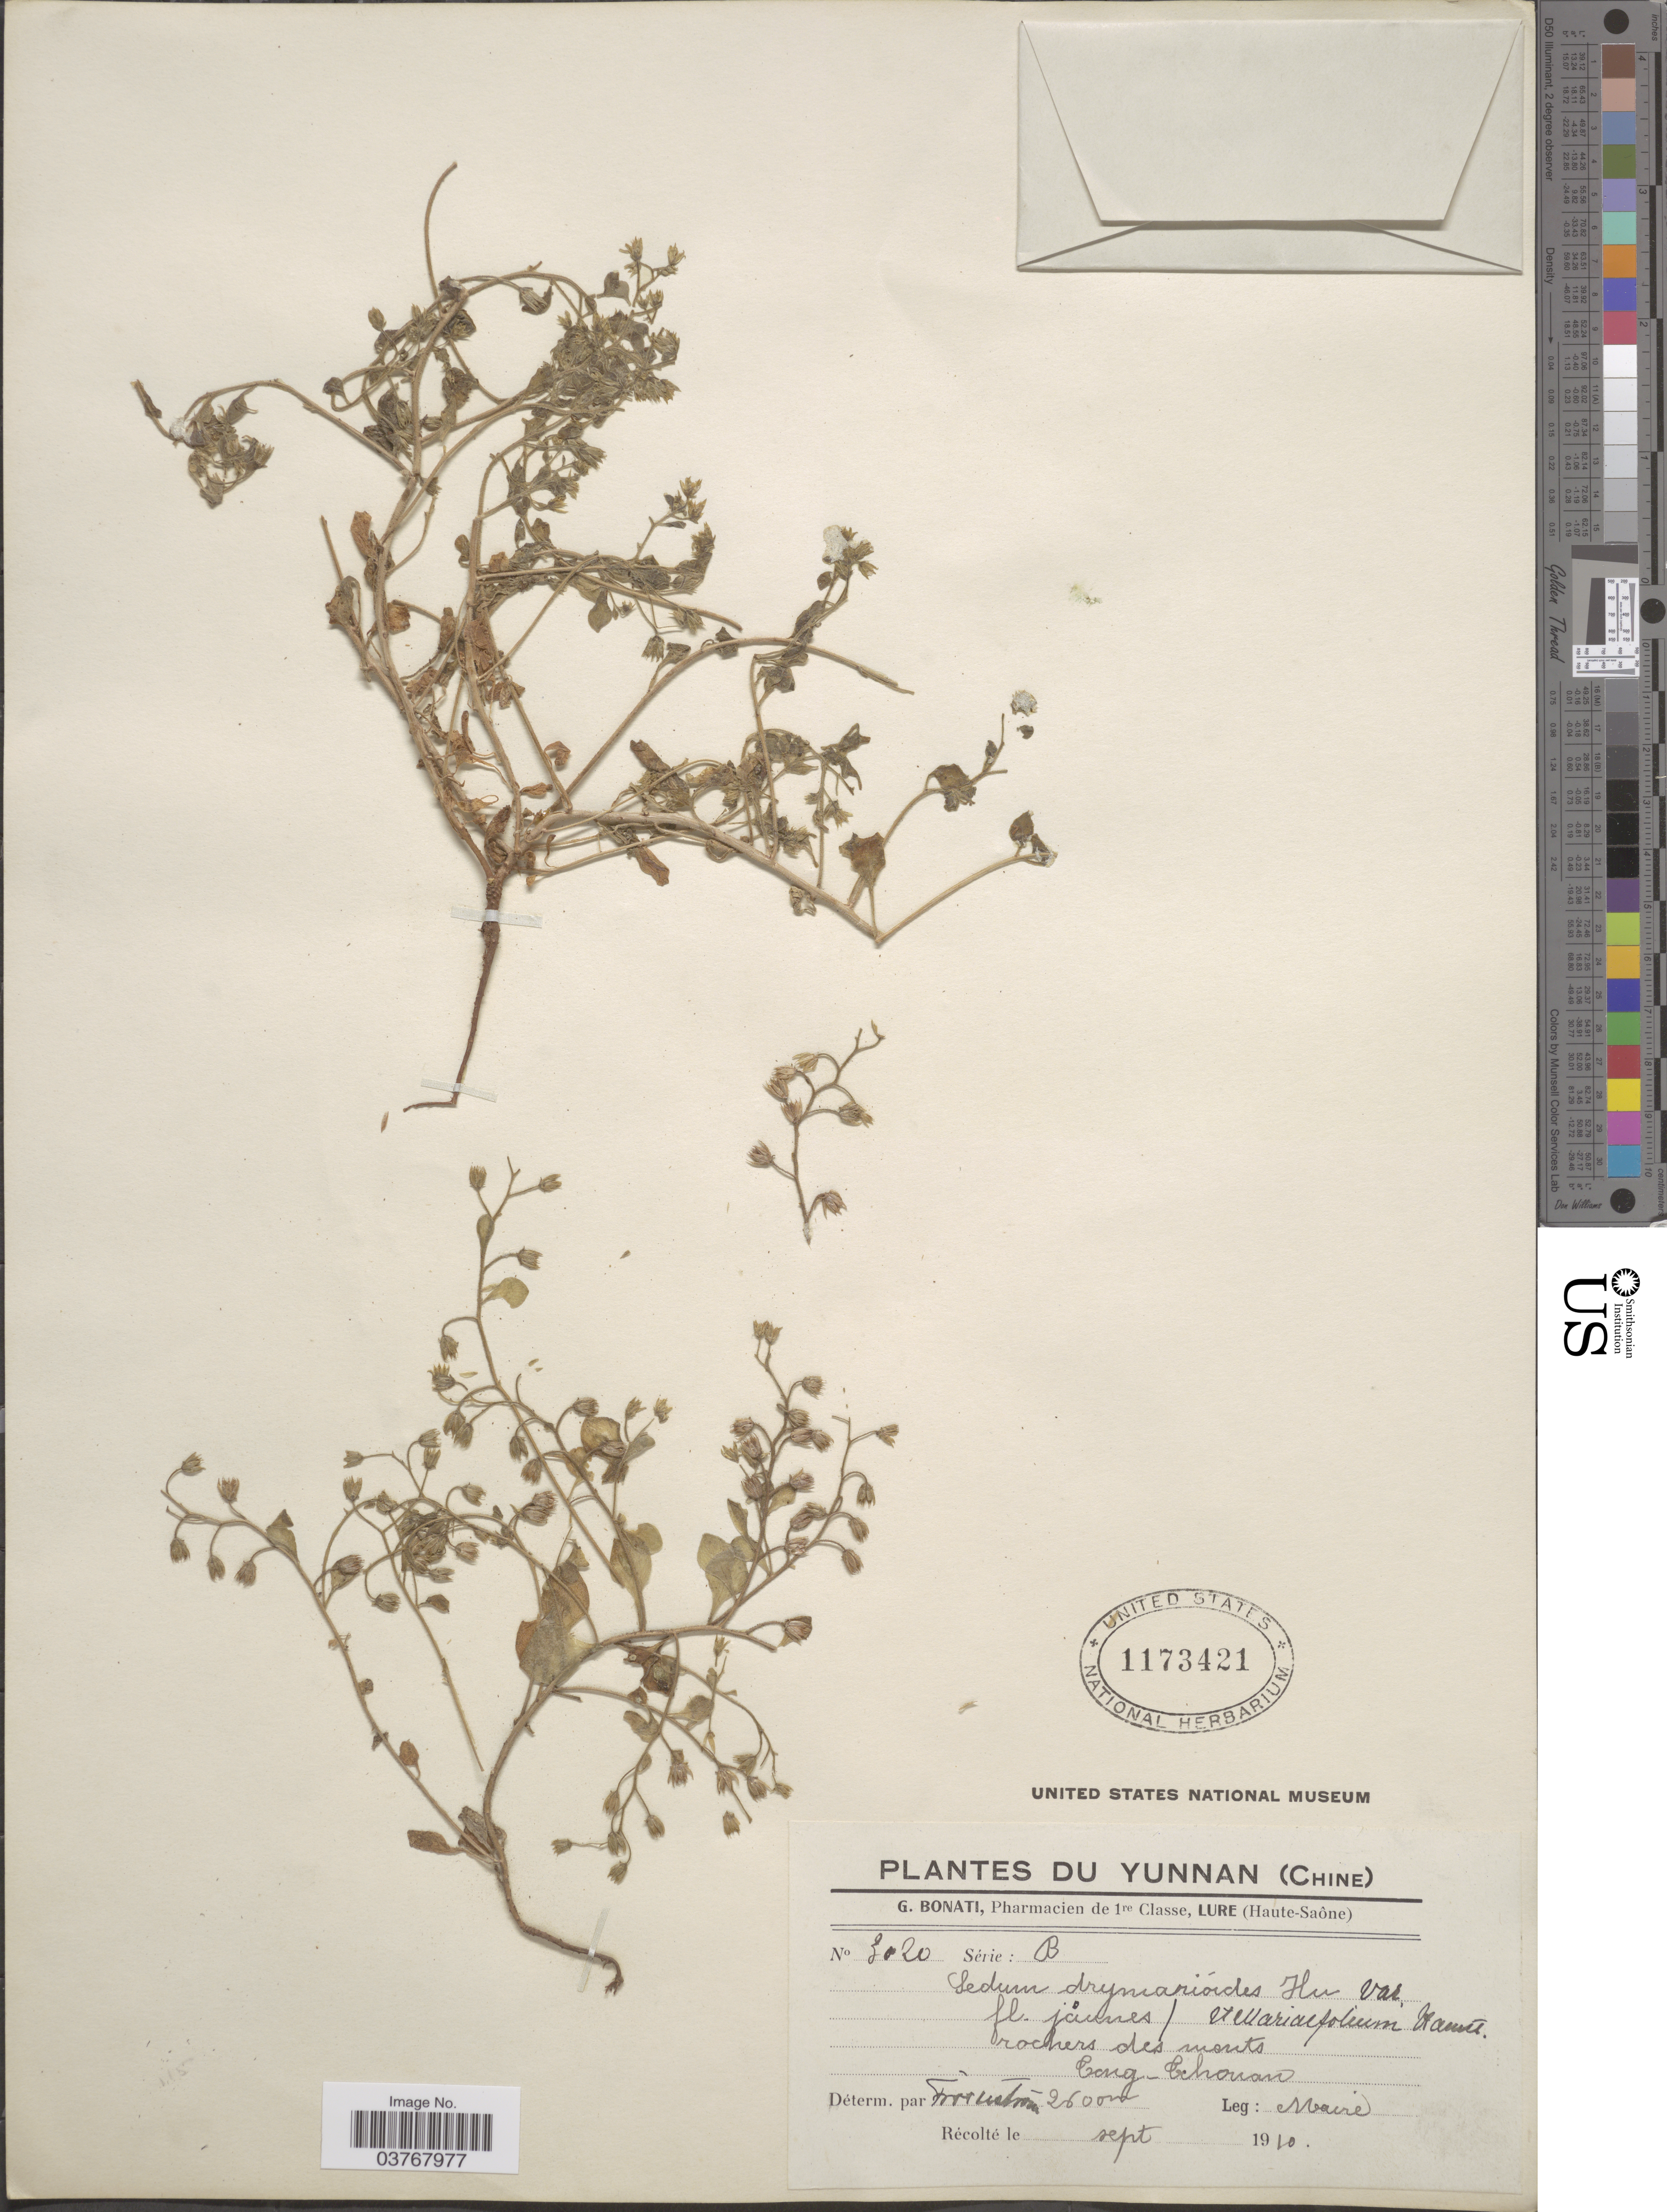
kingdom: Plantae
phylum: Tracheophyta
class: Magnoliopsida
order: Saxifragales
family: Crassulaceae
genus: Sedum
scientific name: Sedum drymarioides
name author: Hance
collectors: Maire, --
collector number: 3020*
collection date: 1910-09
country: China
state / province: Yunnan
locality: Rochers des monts. Tong-Tchouan.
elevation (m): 2600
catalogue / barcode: US 1173421